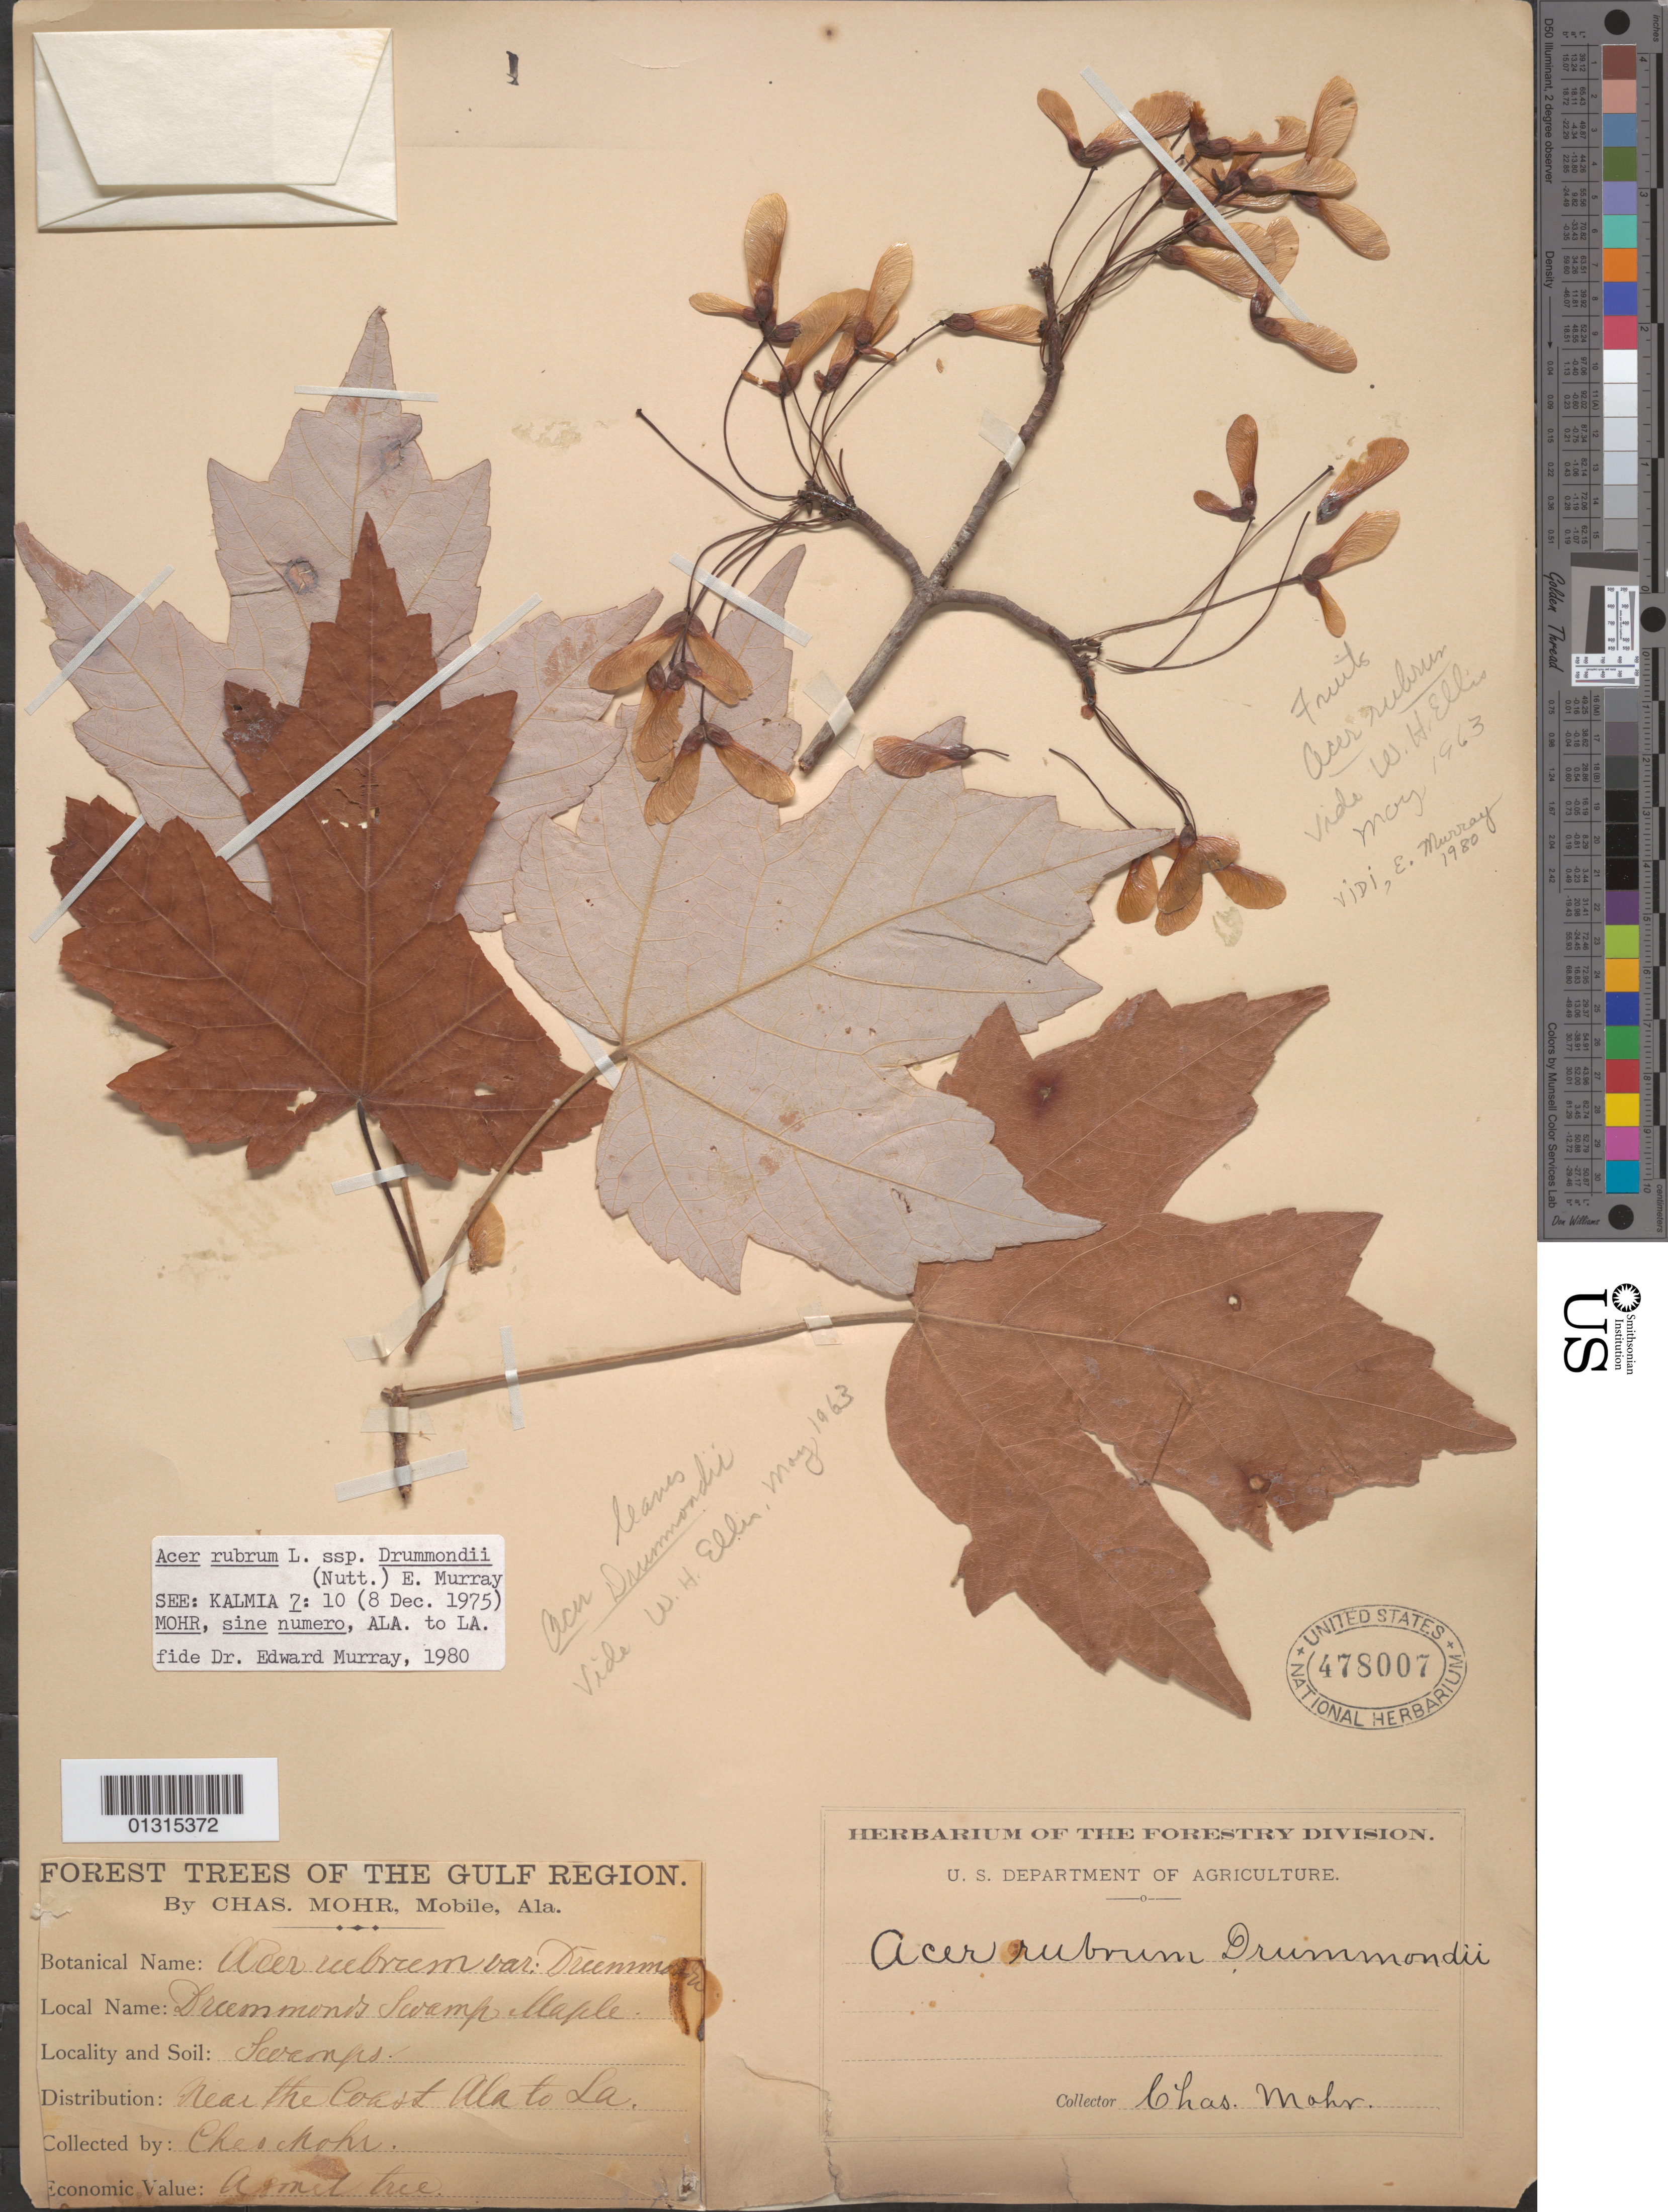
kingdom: Plantae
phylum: Tracheophyta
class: Magnoliopsida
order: Sapindales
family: Sapindaceae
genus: Acer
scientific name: Acer rubrum var. drummondi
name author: (Hook. & Arn. ex Nutt.) Sarg.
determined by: Murray, Edward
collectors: C. T. Mohr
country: United States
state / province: Alabama / Louisiana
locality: Near the coast Ala. to La.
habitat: Swamps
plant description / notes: Mixed collection? Acer drummondii and Acer ruburm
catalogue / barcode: US 478007